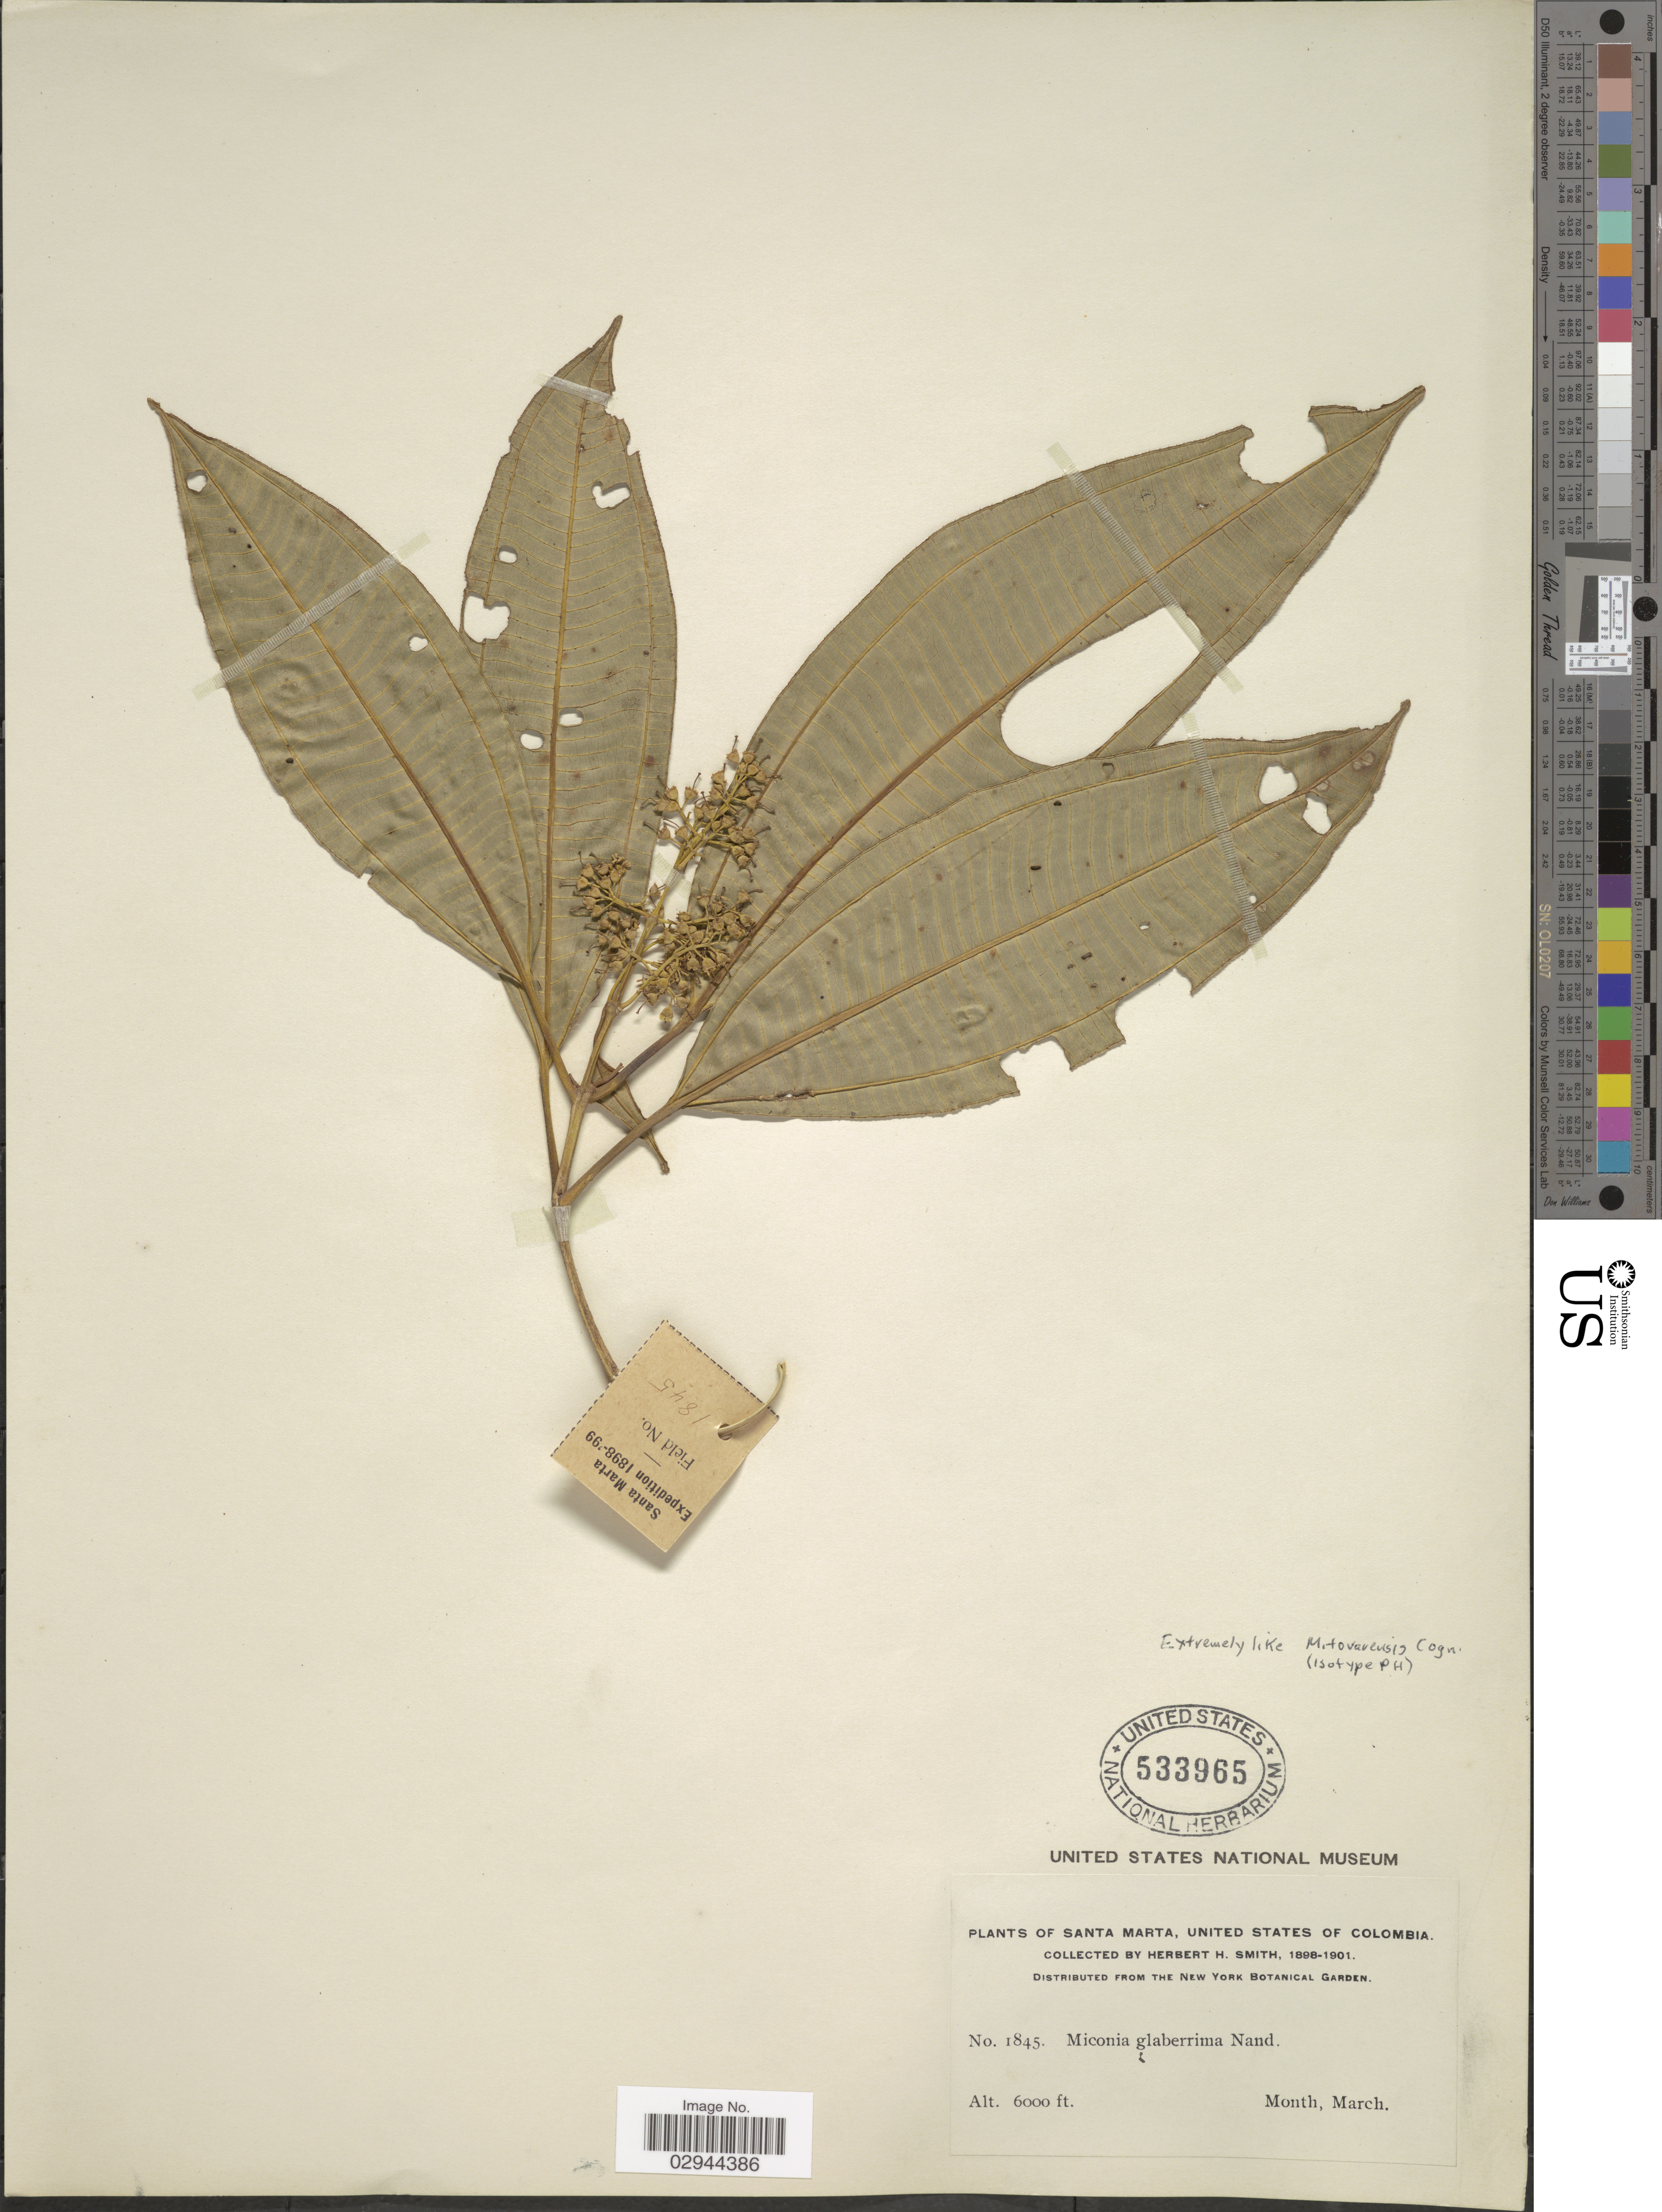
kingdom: Plantae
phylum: Tracheophyta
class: Magnoliopsida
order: Myrtales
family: Melastomataceae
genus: Miconia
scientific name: Miconia tovarensis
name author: Cogn.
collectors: Herbert H. Smith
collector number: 1845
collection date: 1898-03/1901-03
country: Colombia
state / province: Magdalena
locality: Santa Marta, United States of Colombia.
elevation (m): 1829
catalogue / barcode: US 533965